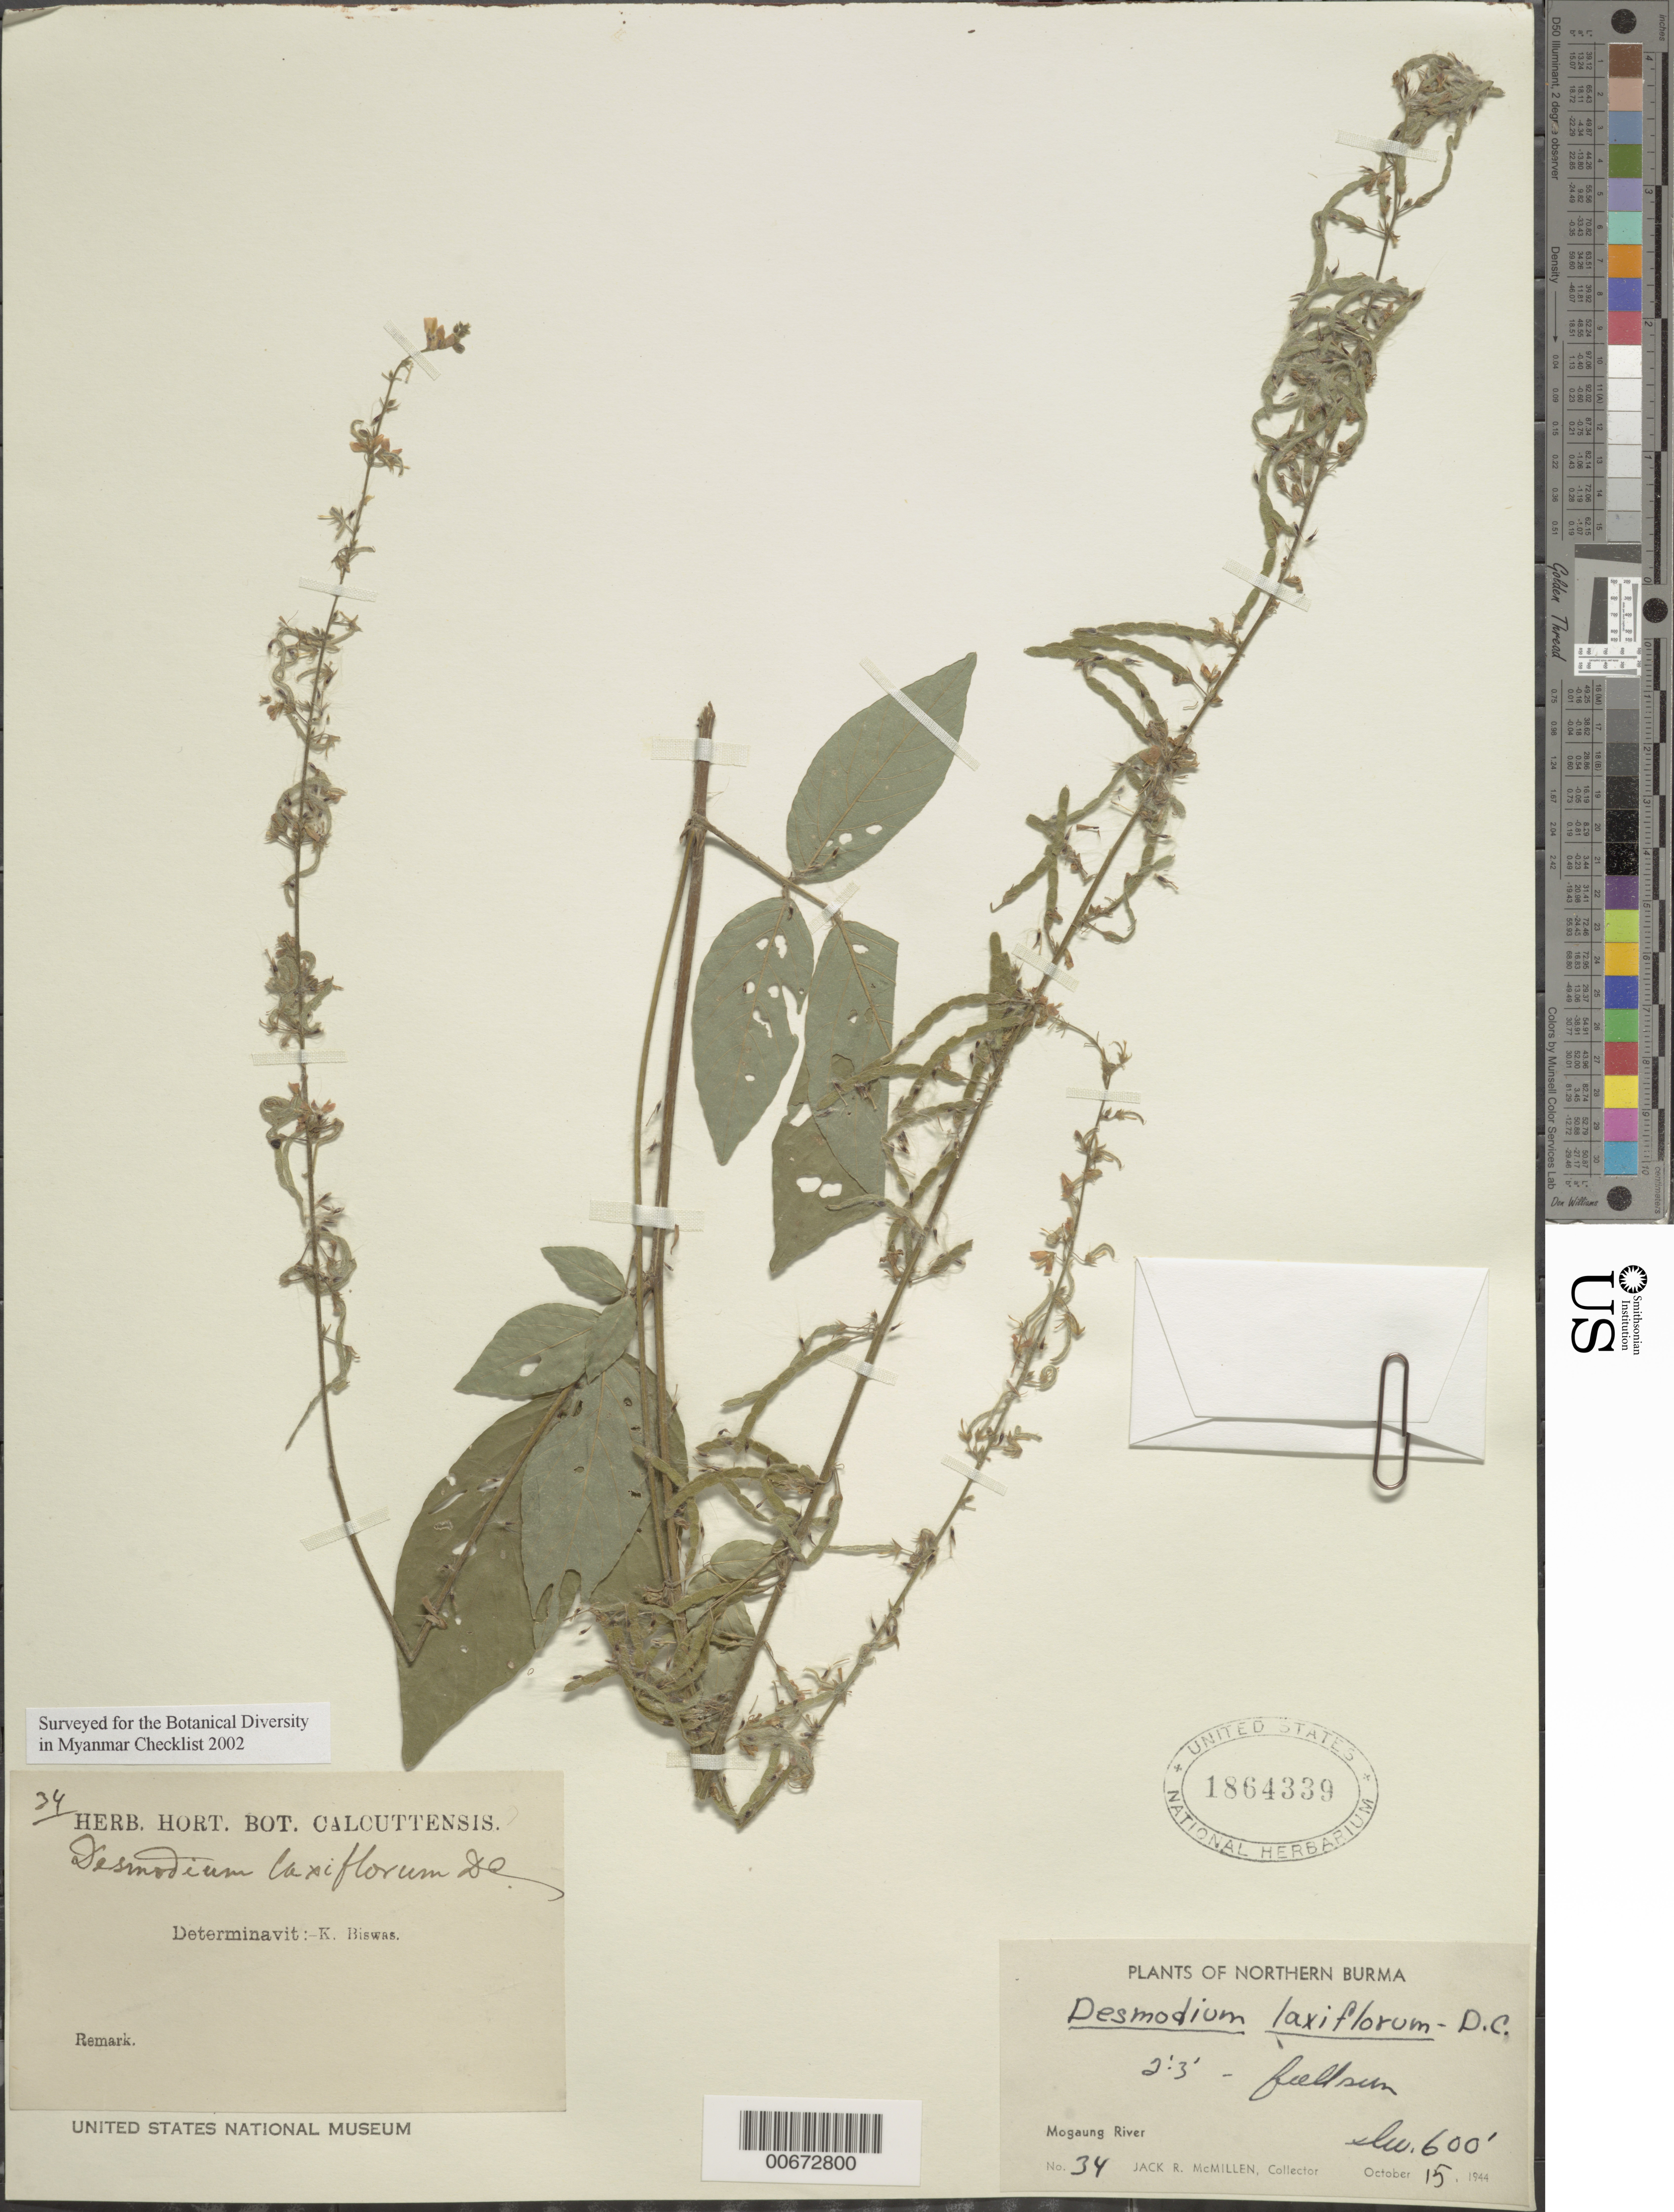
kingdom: Plantae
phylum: Tracheophyta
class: Magnoliopsida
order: Fabales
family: Fabaceae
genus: Sohmaea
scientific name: Sohmaea laxiflora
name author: (DC.) H. Ohashi & K. Ohashi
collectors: J. McMillen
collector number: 34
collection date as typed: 15 Oct 1944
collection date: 1944-10-15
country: Myanmar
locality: Northern Burma, Mogaung River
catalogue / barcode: US 1864339